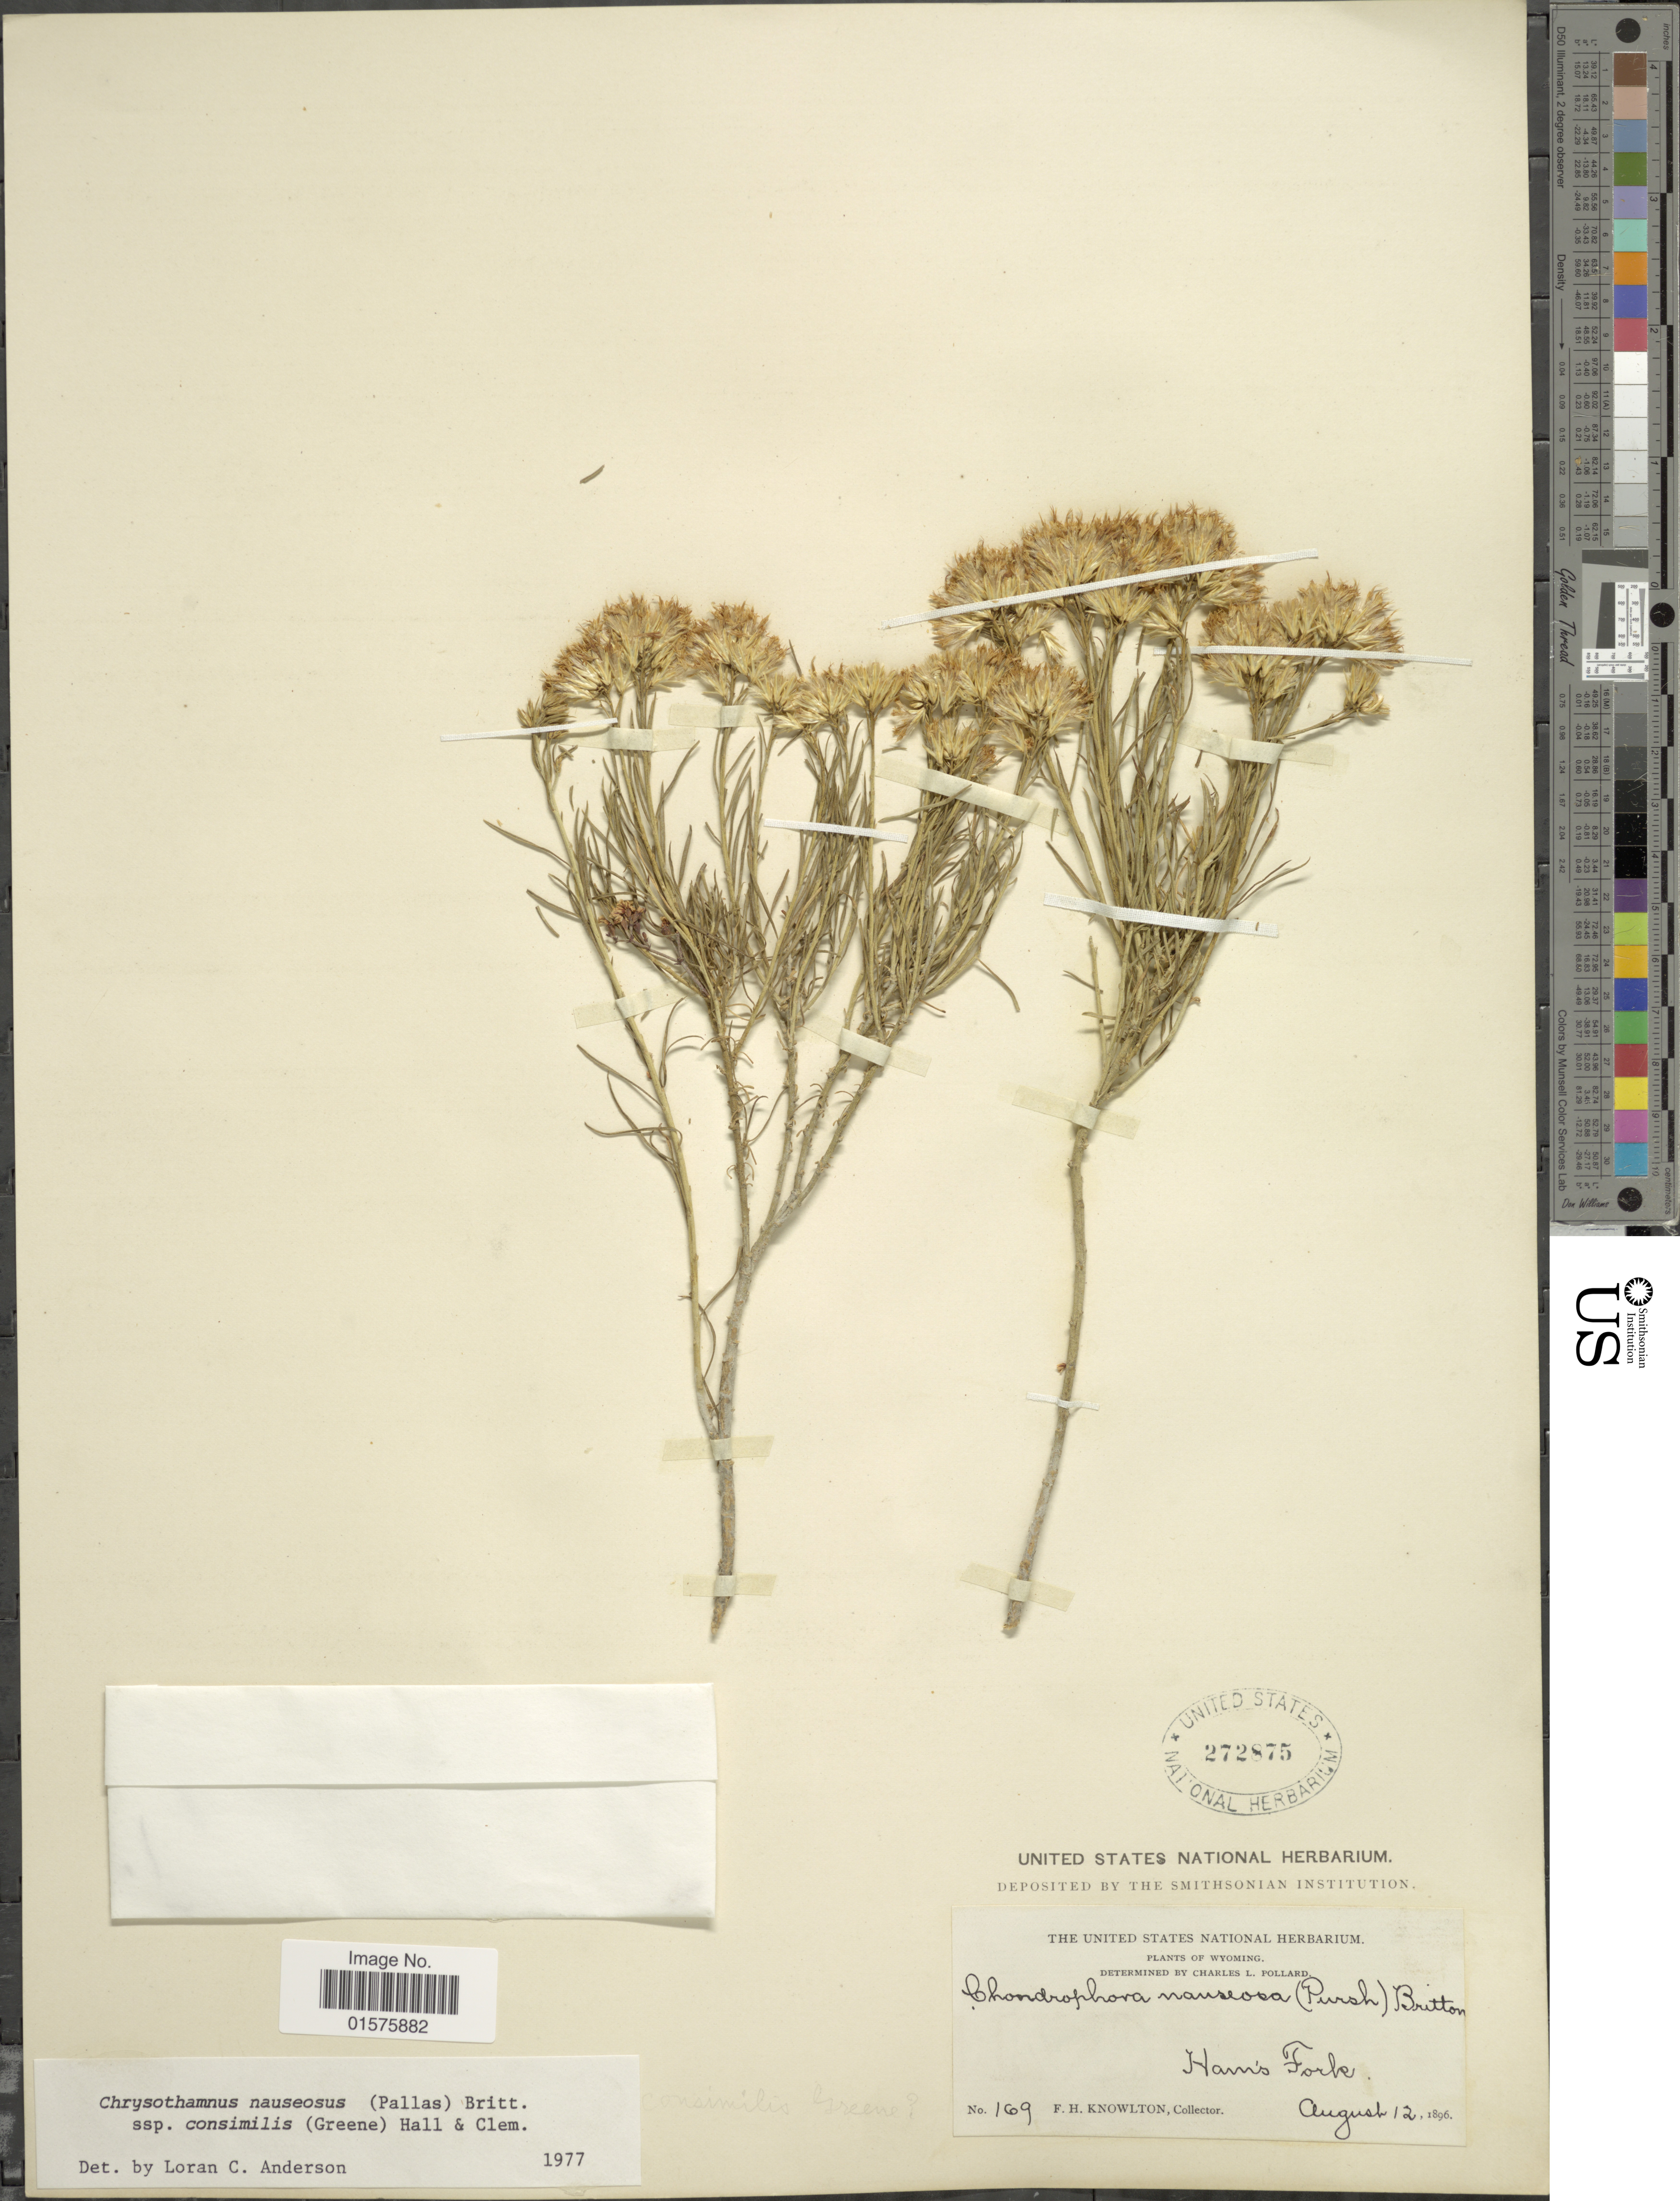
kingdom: Plantae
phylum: Tracheophyta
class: Magnoliopsida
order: Asterales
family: Asteraceae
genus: Ericameria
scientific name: Ericameria nauseosa var. oreophila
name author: (A. Nelson) G.L. Nesom & G.I. Baird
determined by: Urbatsch, Lowell E., Curator (LSU), Louisiana State University (UNITED STATES)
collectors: F. H. Knowlton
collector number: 169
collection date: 1896-08-12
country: United States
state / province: Wyoming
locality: Ham's Fork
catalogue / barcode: US 272875